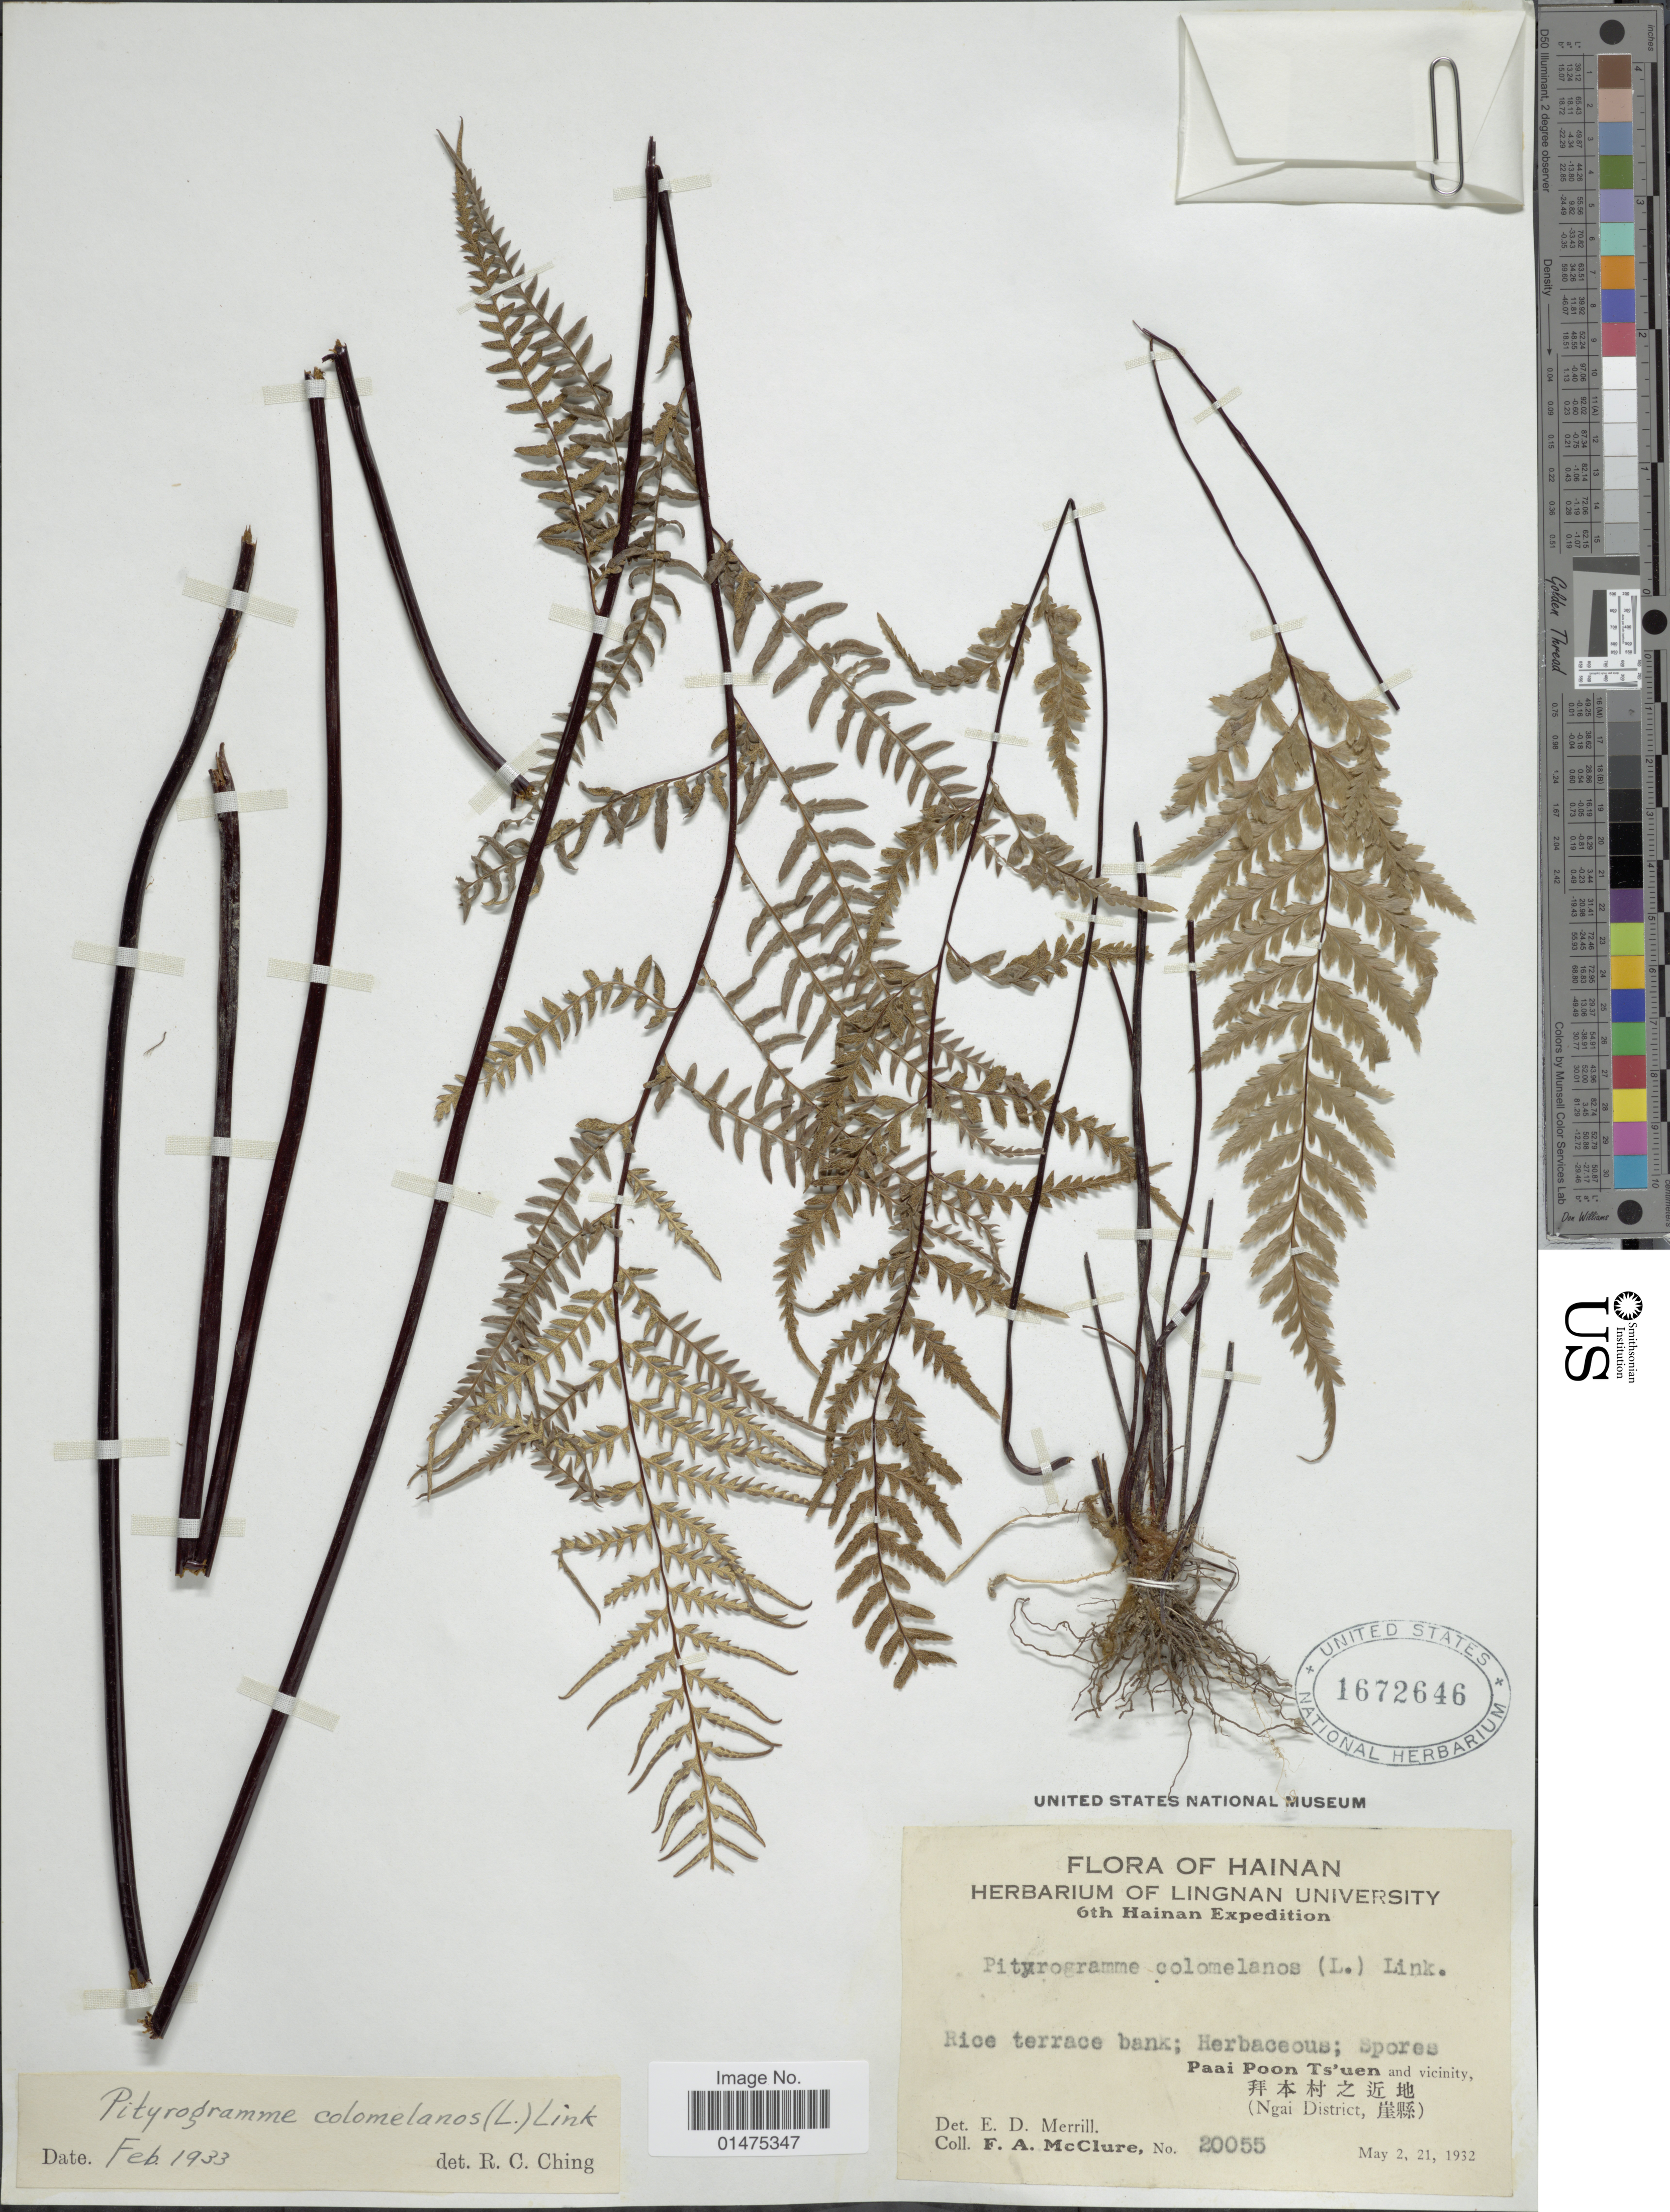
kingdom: Plantae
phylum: Tracheophyta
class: Polypodiopsida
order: Polypodiales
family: Pteridaceae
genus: Pityrogramma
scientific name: Pityrogramma calomelanos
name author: (L.) Link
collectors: F. A. McClure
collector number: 20055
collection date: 1932-05-02/1932-05-21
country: China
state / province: Hainan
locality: Paai Poon Tsúen and Vicinity (Ngai iDistrict)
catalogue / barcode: US 1672646